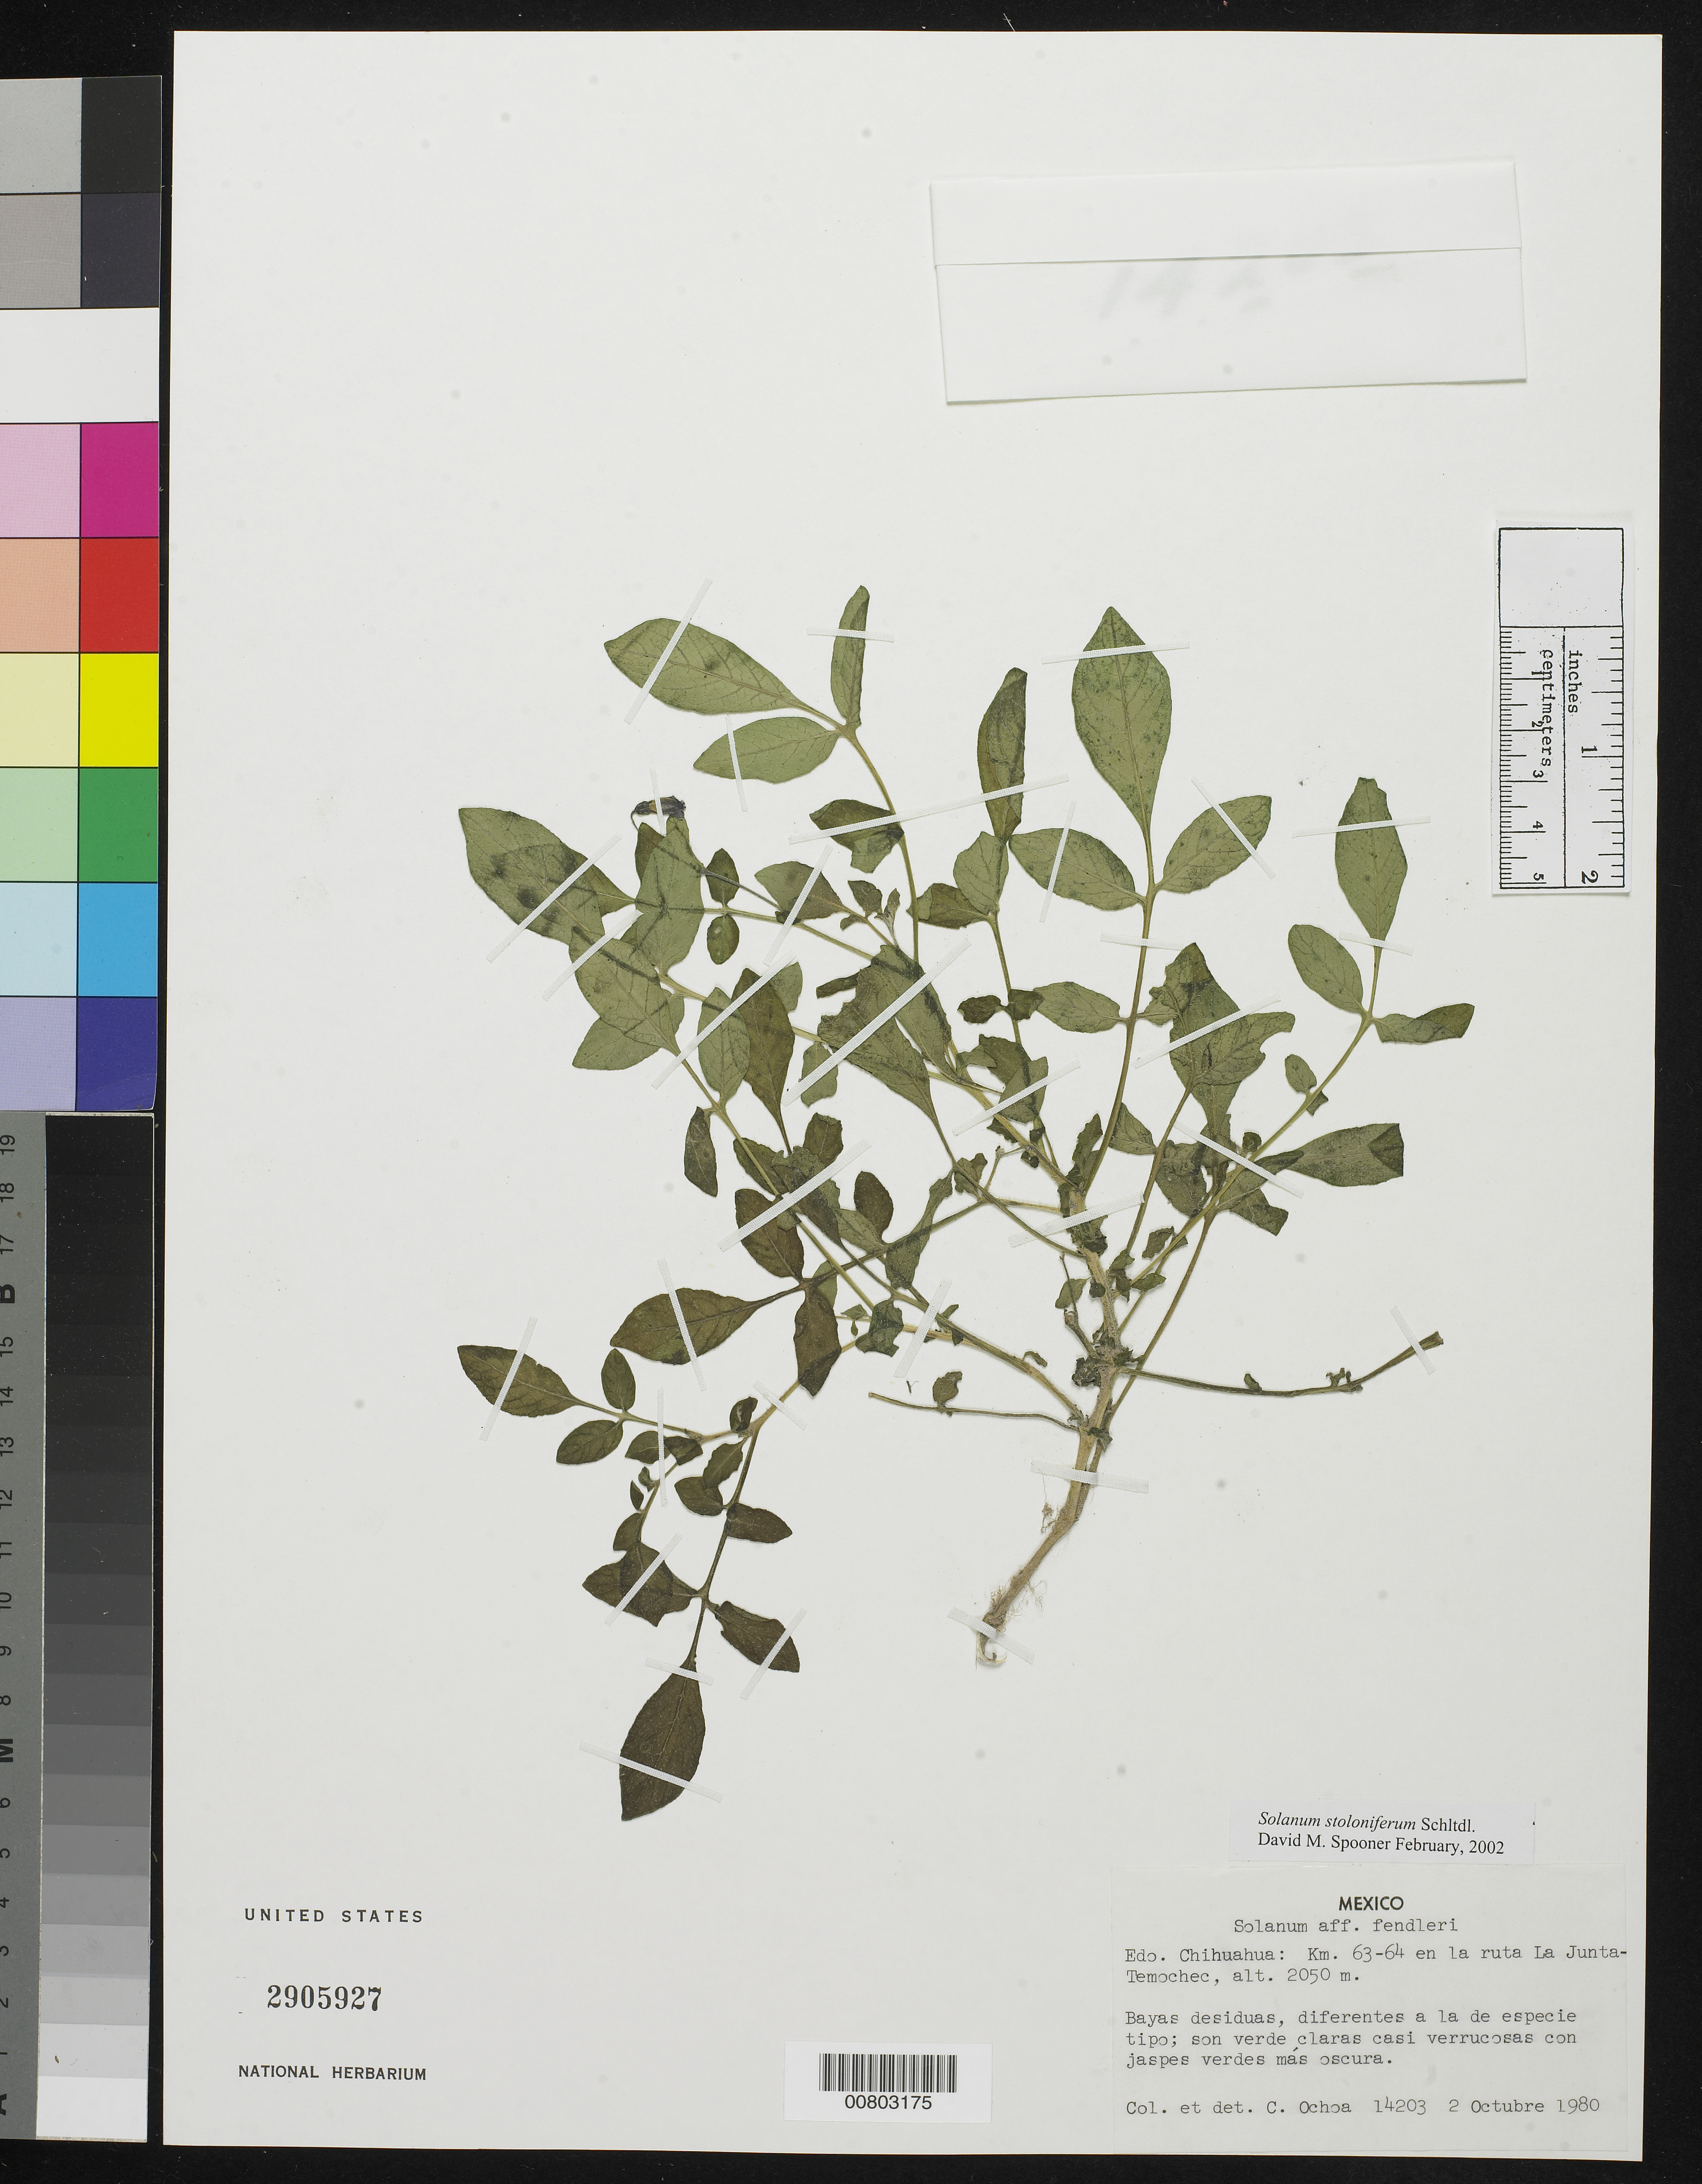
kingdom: Plantae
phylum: Tracheophyta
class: Magnoliopsida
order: Solanales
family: Solanaceae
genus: Solanum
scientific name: Solanum stoloniferum subsp. stoloniferum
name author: Schltdl.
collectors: C. Ochoa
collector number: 14203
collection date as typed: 02 Oct 1980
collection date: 1980-10-02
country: Mexico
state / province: Chihuahua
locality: Km. 63-64 en la ruta La Junta - Temochec.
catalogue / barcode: US 2905927